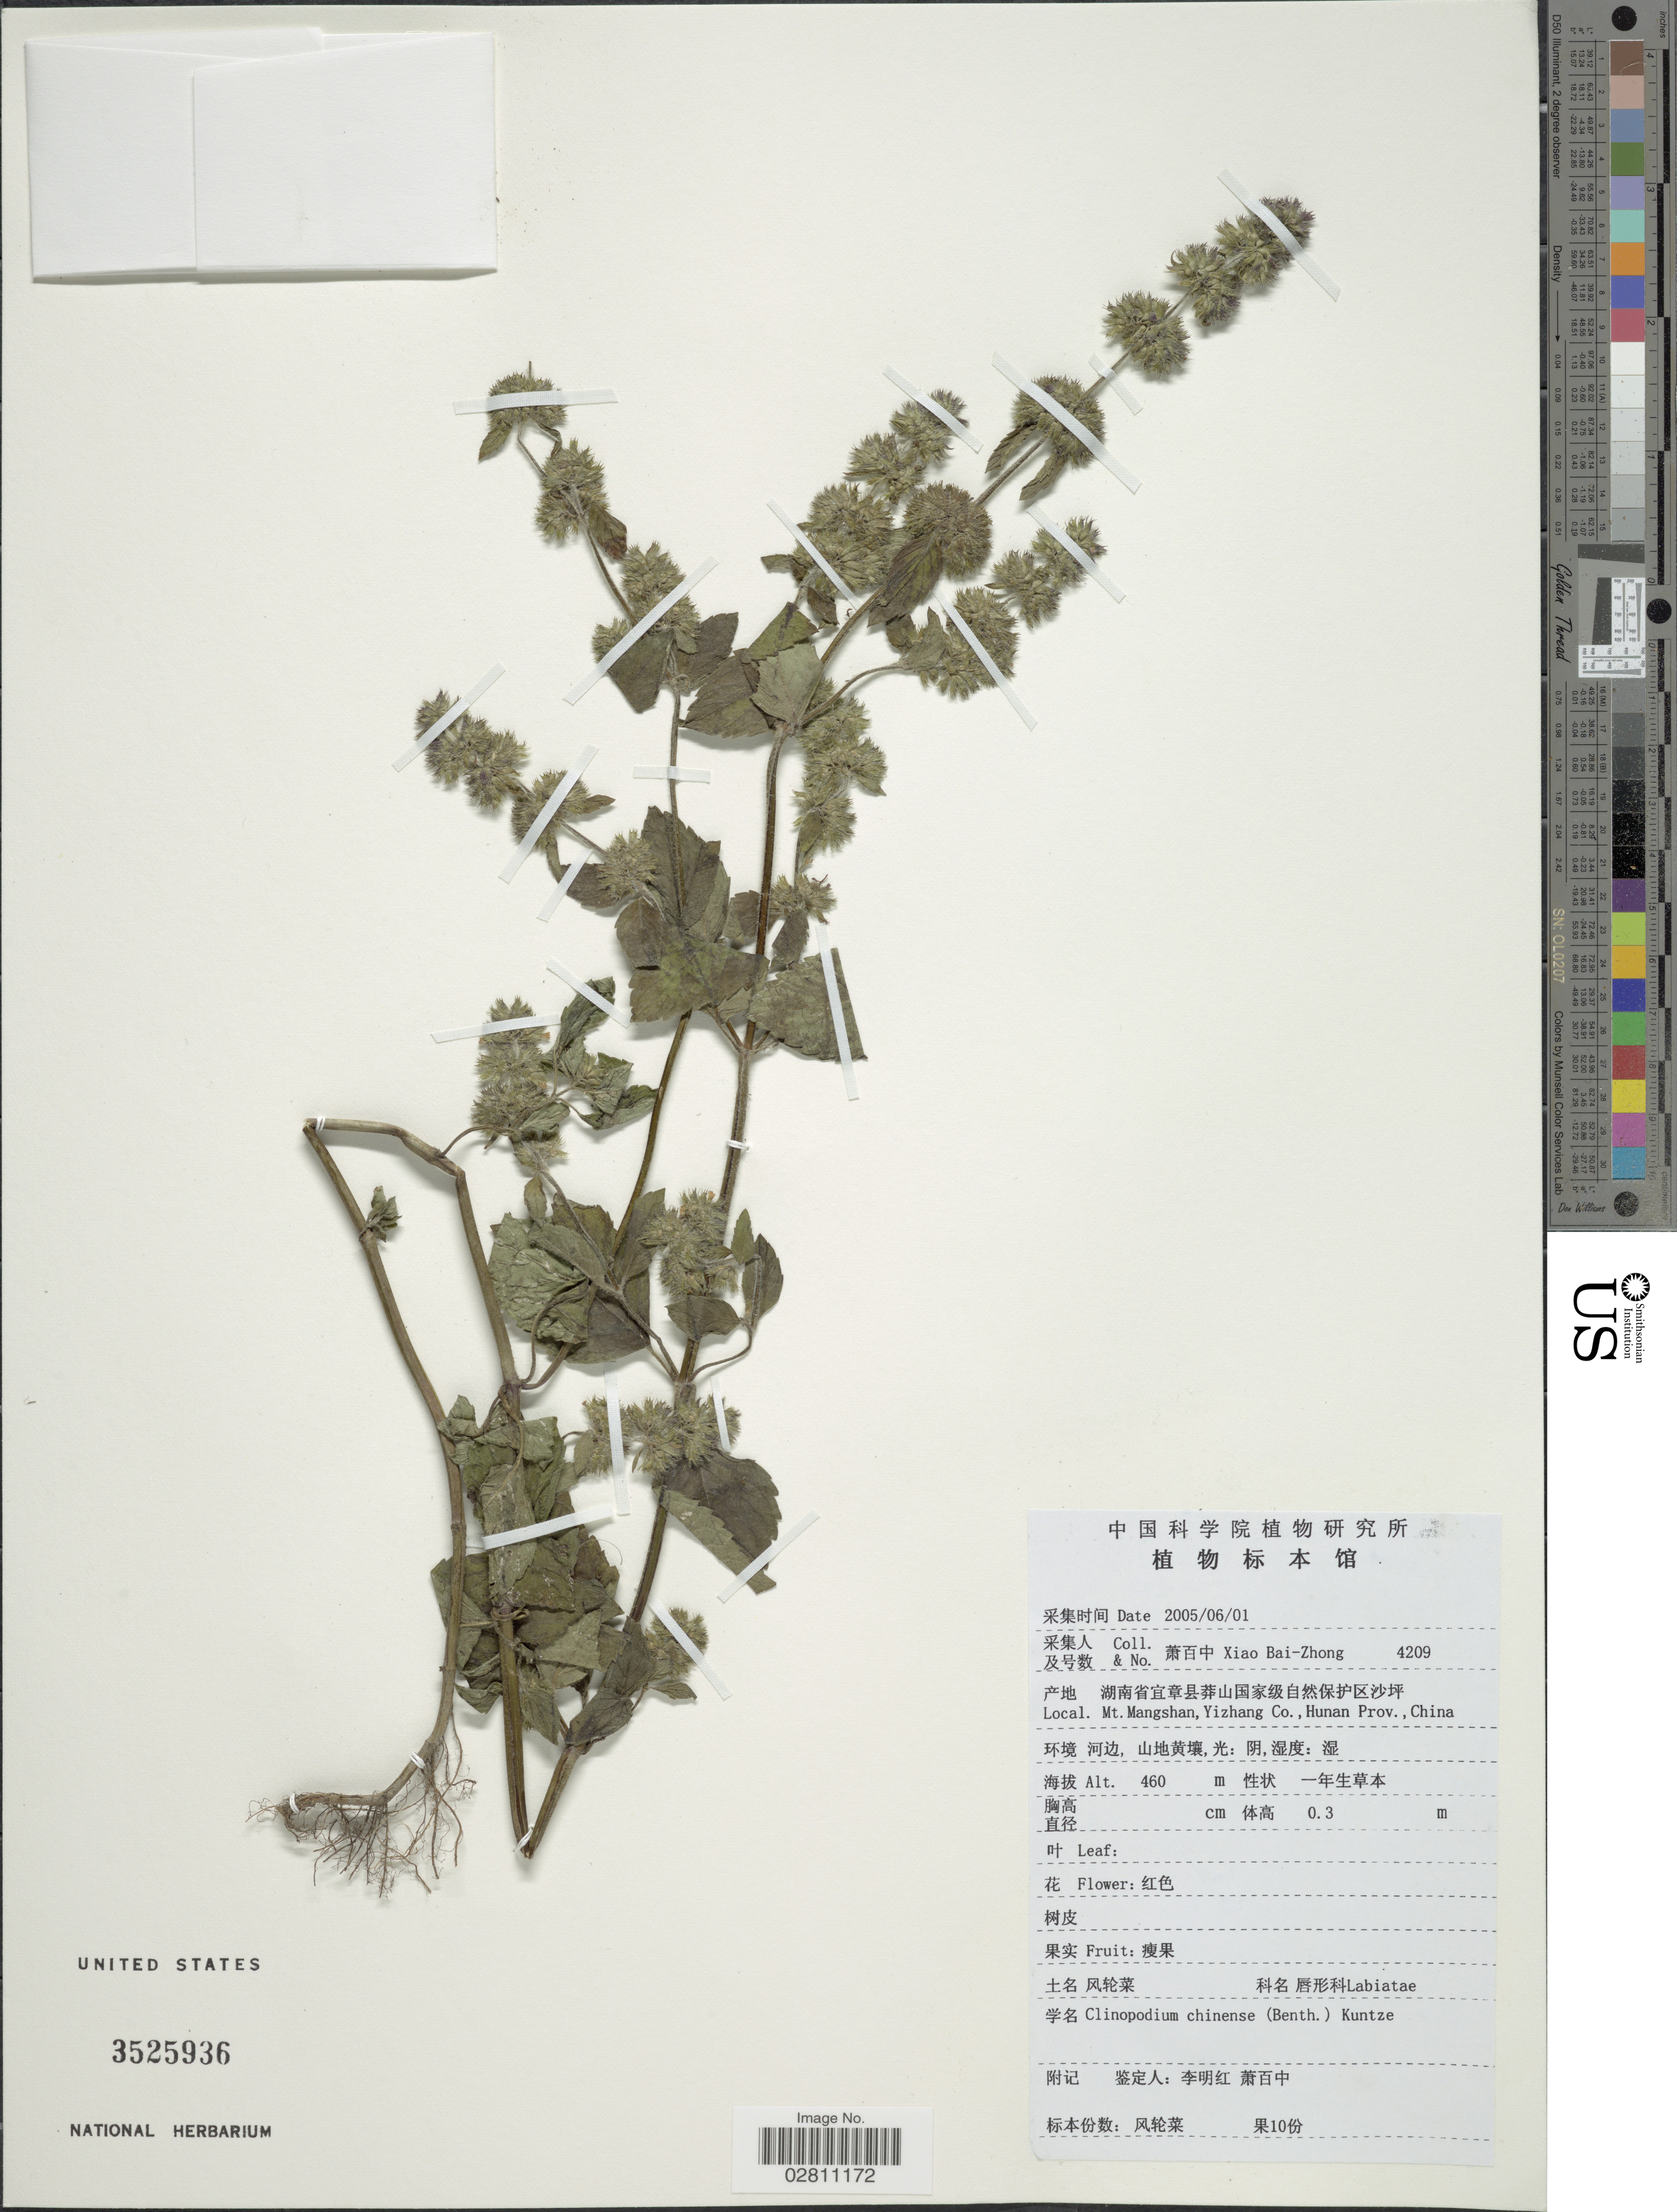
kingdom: Plantae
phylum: Tracheophyta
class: Magnoliopsida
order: Lamiales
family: Lamiaceae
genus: Clinopodium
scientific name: Clinopodium chinense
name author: (Benth.) Kuntze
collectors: B. Z. Xiao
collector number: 4209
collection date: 2005-06-01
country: China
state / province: Hunan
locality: Mt. Mangshan, Yizhang Co., Hunan Prov.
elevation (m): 460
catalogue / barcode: US 3525936